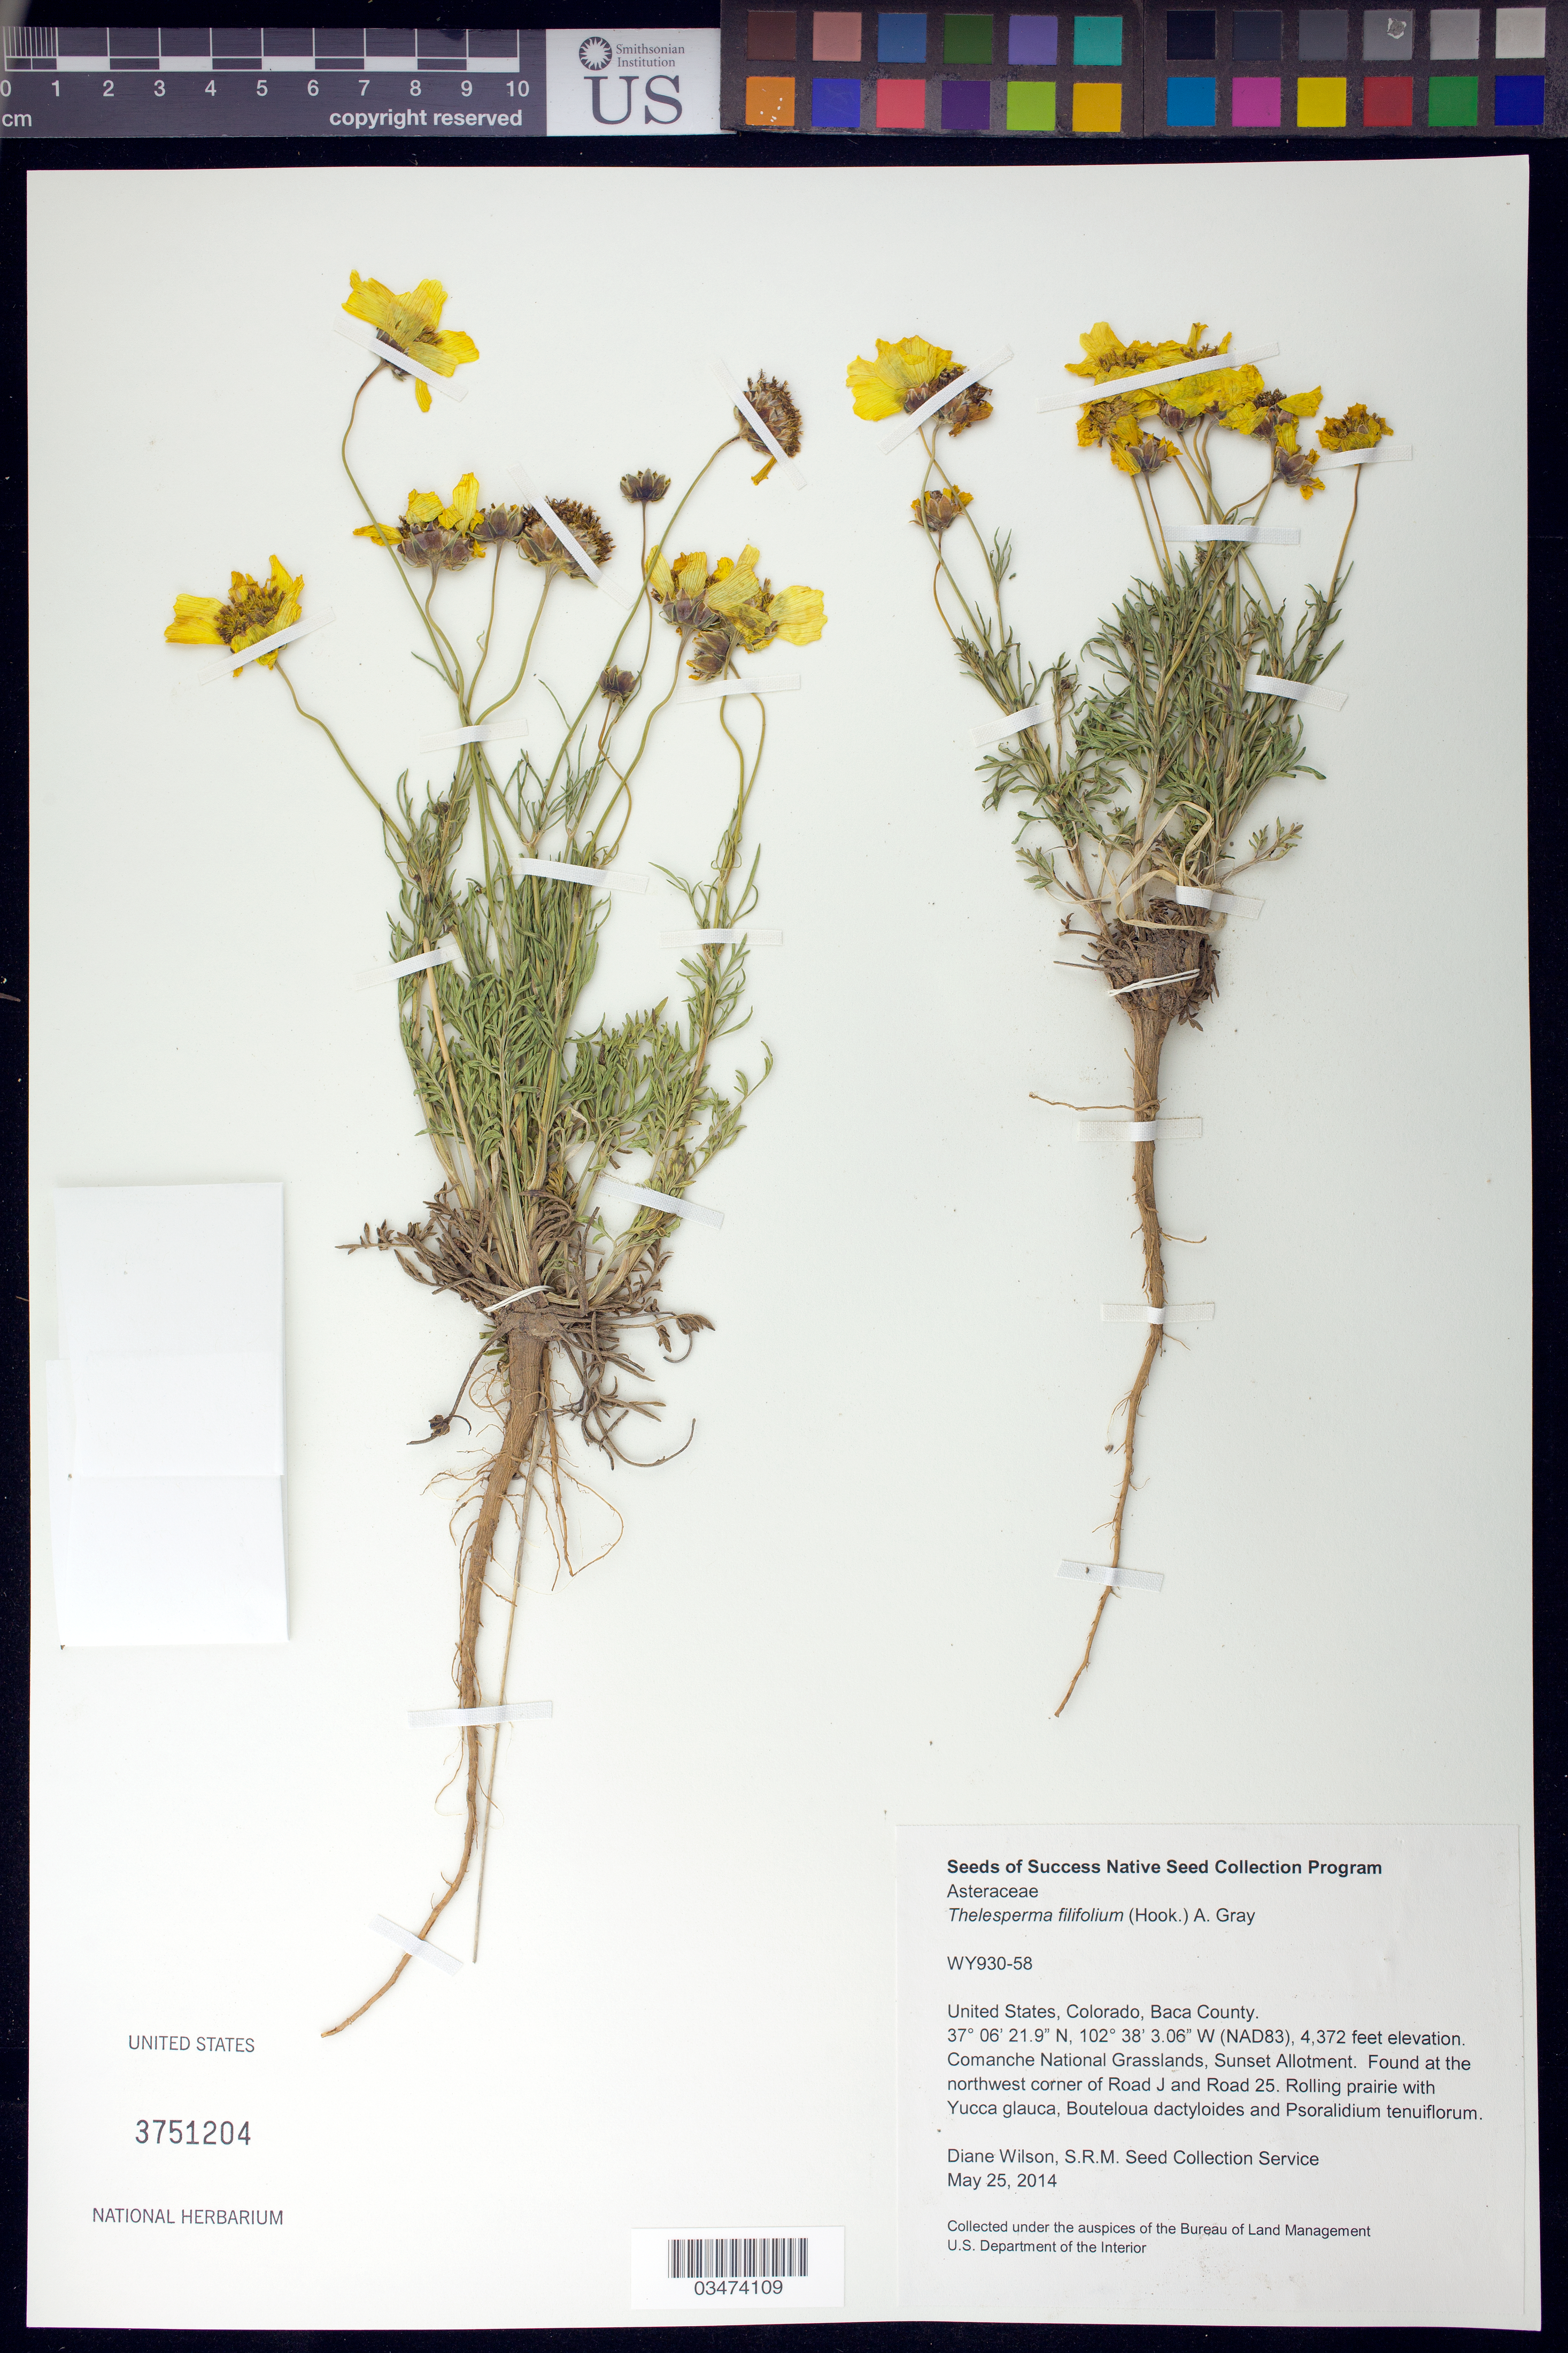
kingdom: Plantae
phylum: Tracheophyta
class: Magnoliopsida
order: Asterales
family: Asteraceae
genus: Thelesperma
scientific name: Thelesperma filifolium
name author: (Hook.) A. Gray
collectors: D. Wilson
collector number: WY930-58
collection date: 2014-05-25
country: United States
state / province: Colorado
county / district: Baca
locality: Comanche National Grasslands, Sunset Allotment, at the NW corner of Road J and Road 25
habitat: Rolling prairie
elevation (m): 1333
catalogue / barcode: US 3751204